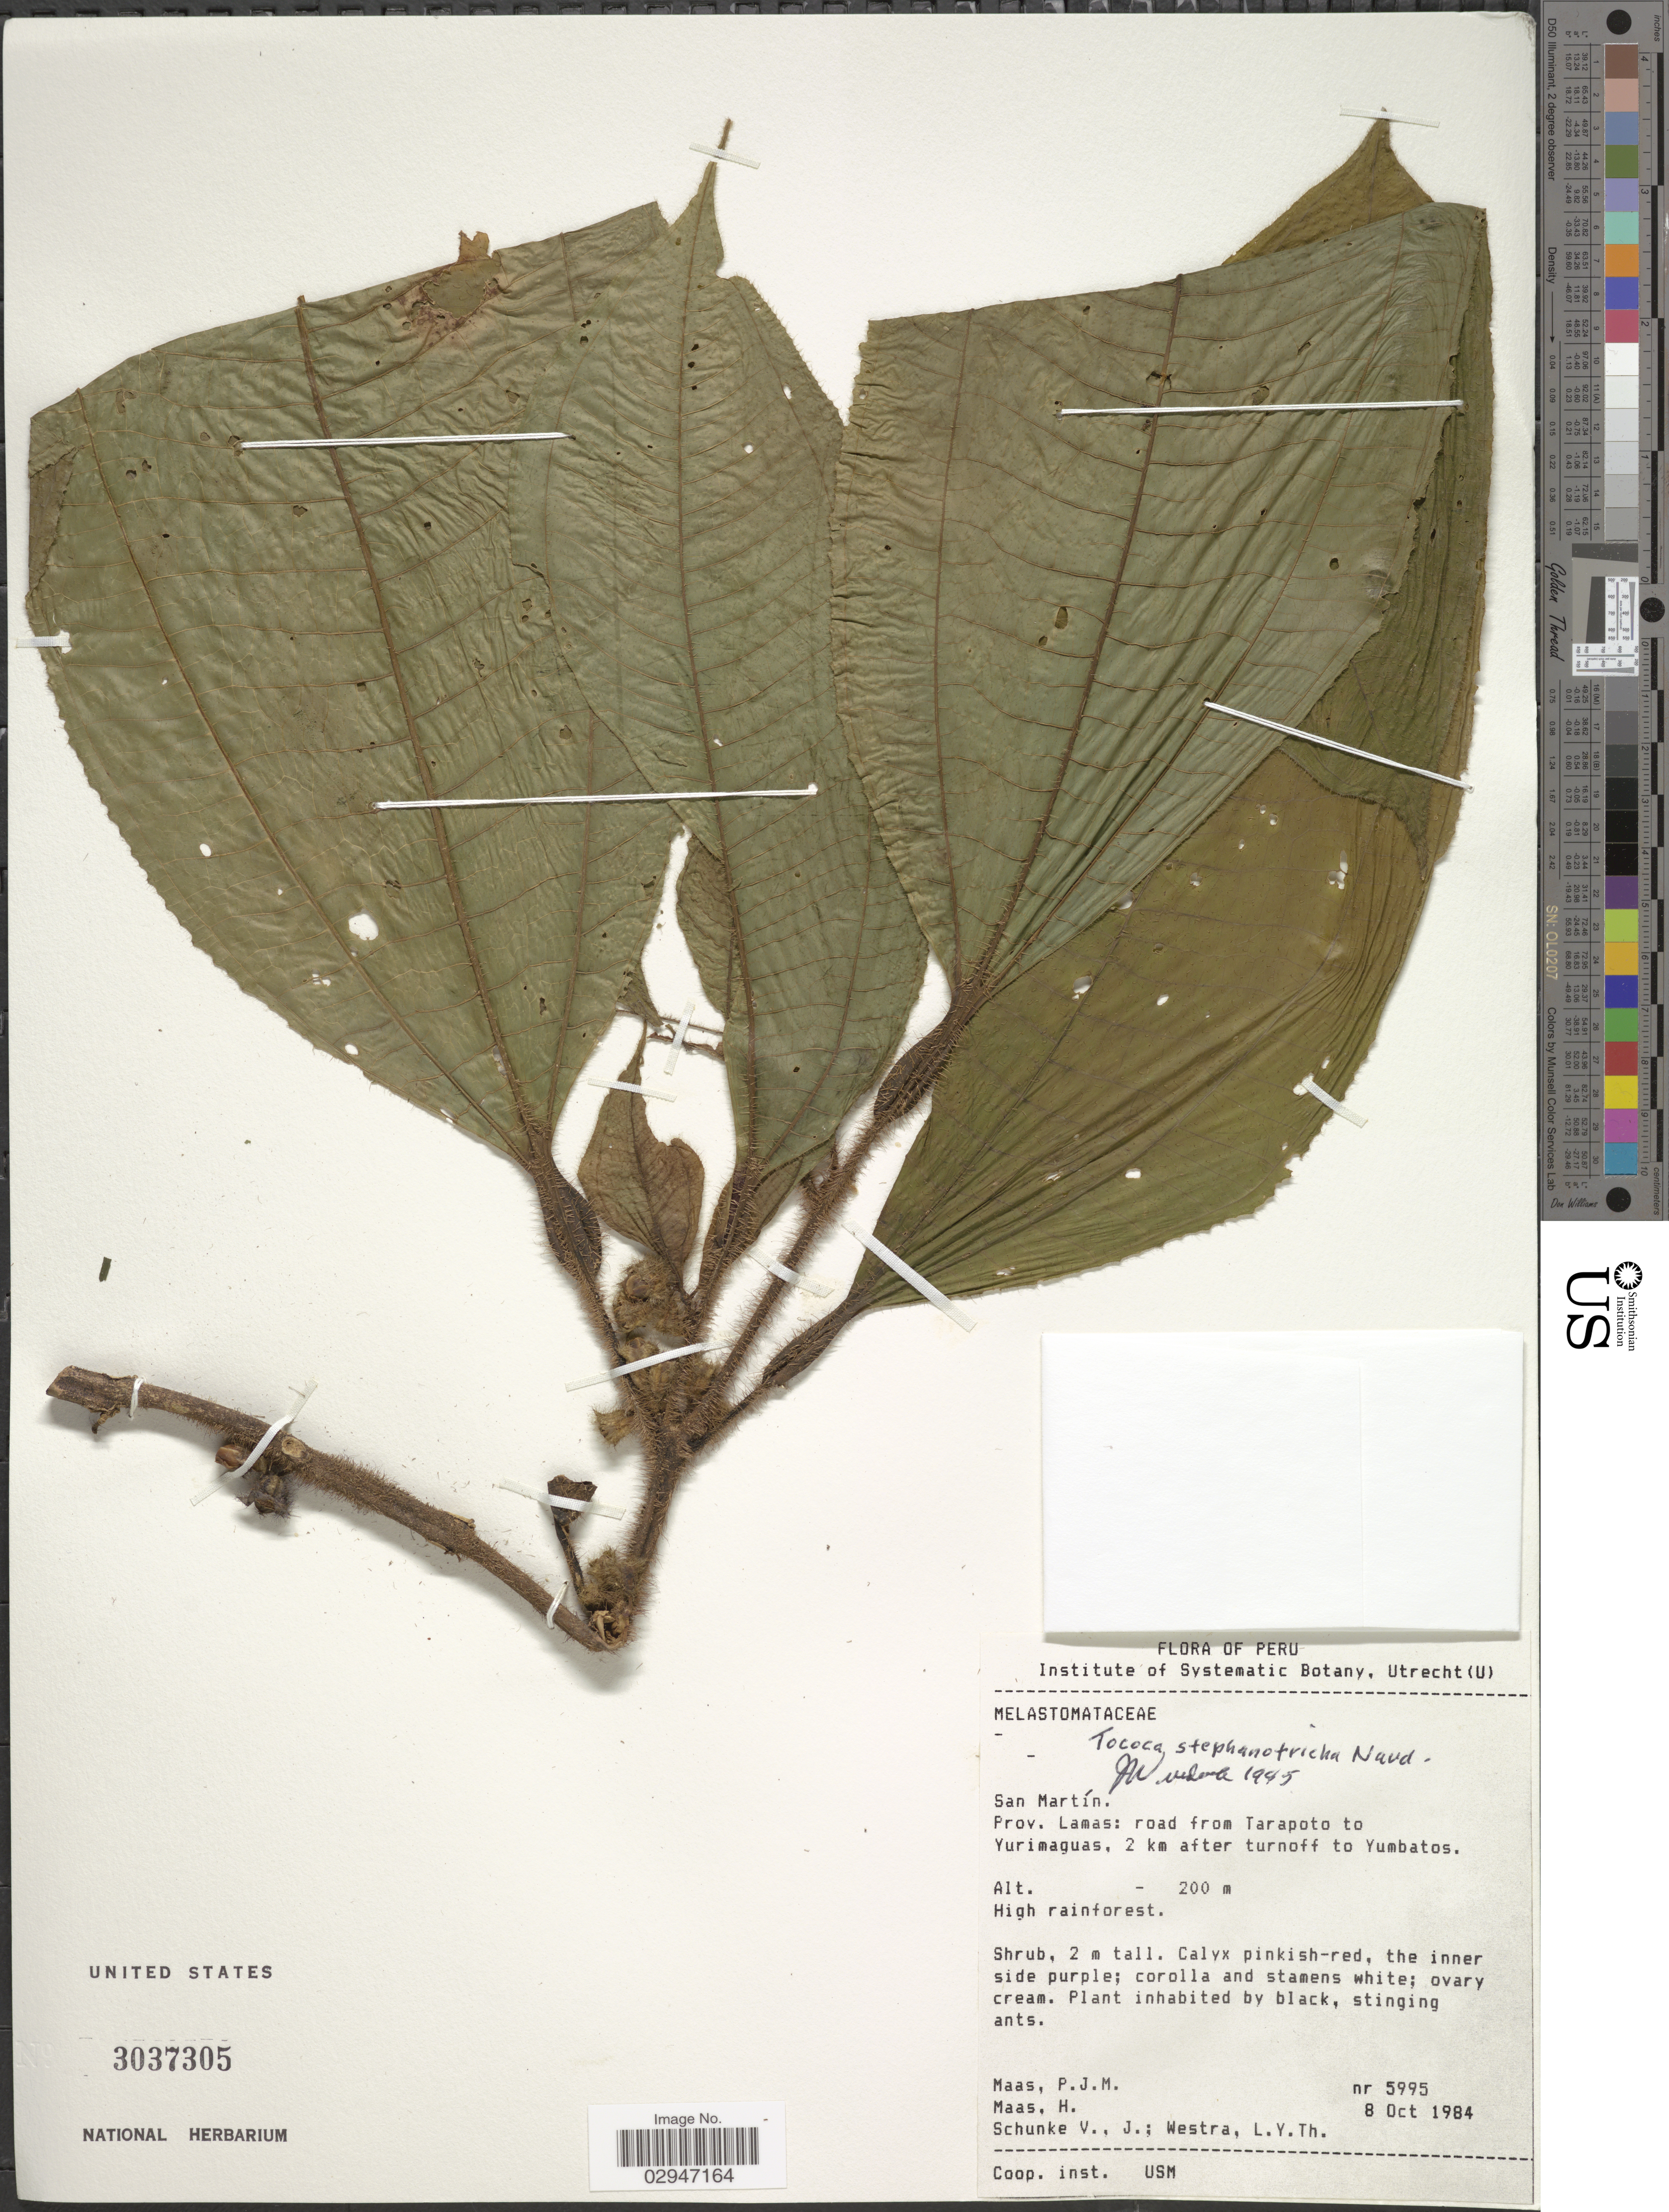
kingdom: Plantae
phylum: Tracheophyta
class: Magnoliopsida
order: Myrtales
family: Melastomataceae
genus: Tococa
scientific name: Tococa stephanotricha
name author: Naudin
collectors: P. Maas, H. Maas, J. Schunke Vigo & L. Y. T. Westra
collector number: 5995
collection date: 1984-10-08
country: Peru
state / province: San Martín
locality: Prov. Lamas: road from Tarapoto to Yurimaguas, 2 km after turnoff to Yumbatos.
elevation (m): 200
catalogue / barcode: US 3037305